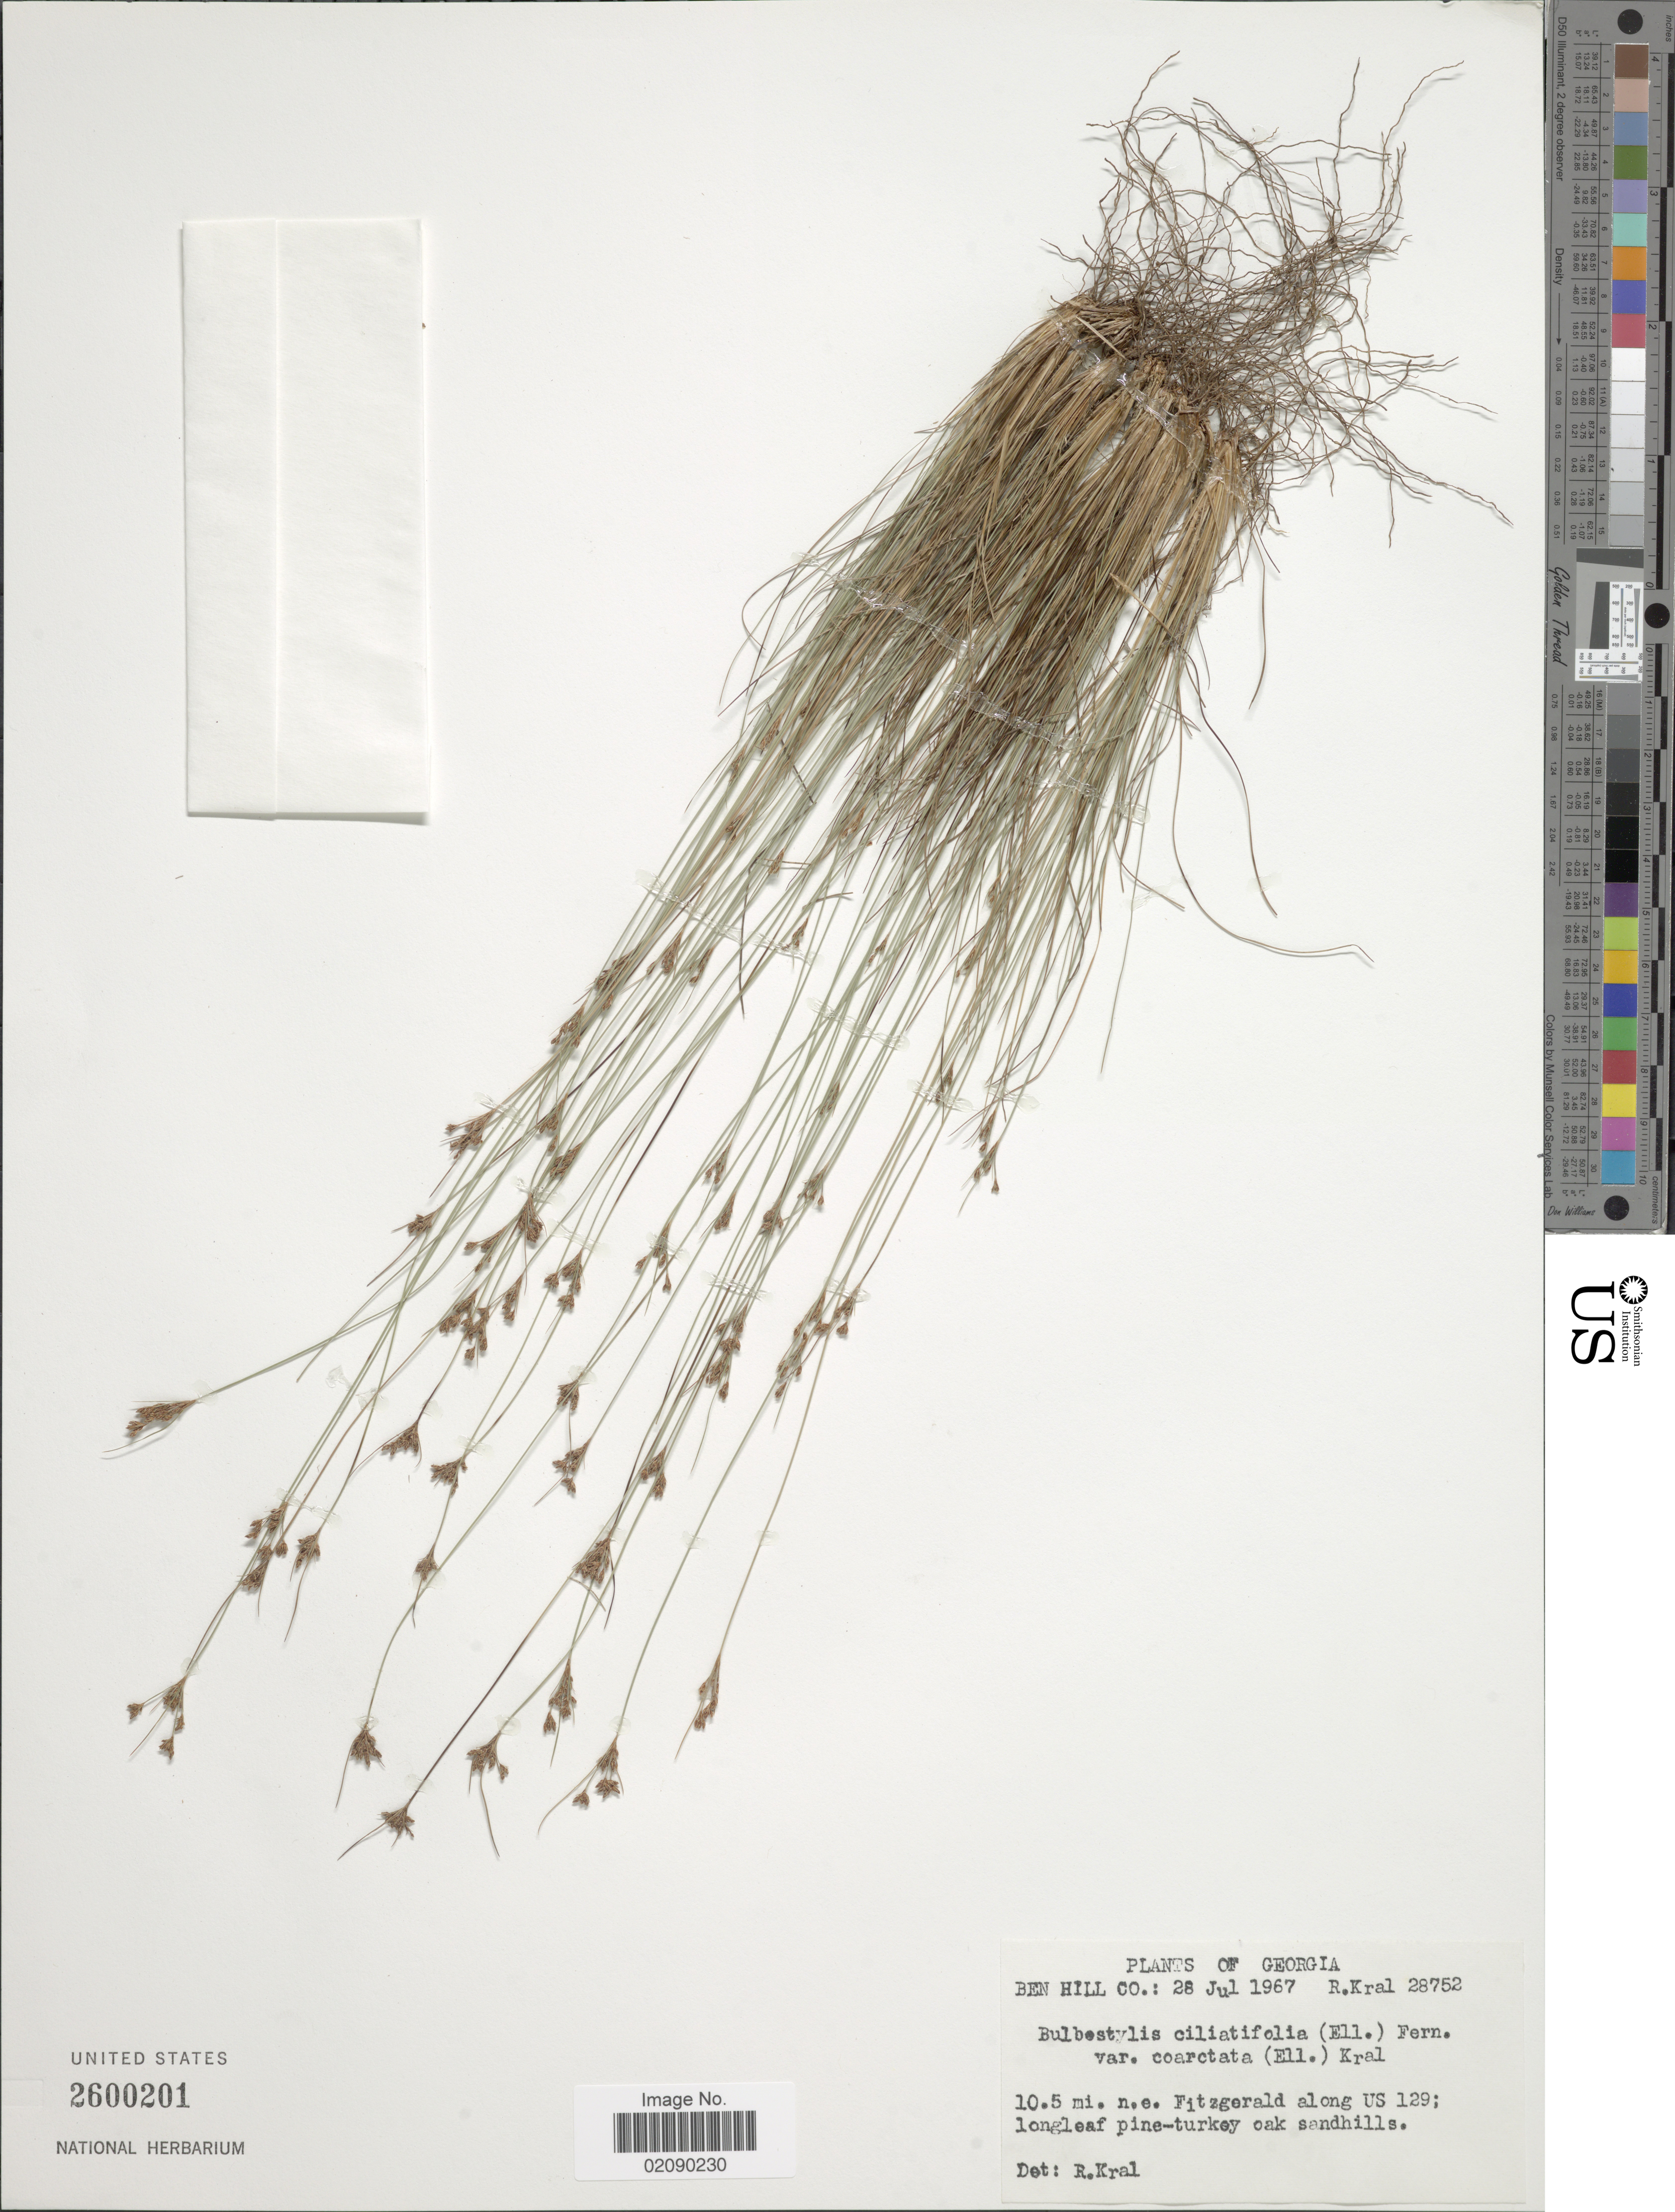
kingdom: Plantae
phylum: Tracheophyta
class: Liliopsida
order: Poales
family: Cyperaceae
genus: Bulbostylis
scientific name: Bulbostylis ciliatifolia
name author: (Elliott) Fernald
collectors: R. Kral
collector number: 28752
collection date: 1967-07-28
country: United States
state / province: Georgia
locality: Ben Hill Co. 10.5 mi. n.e. Fitzgerald along US 129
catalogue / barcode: US 2600201